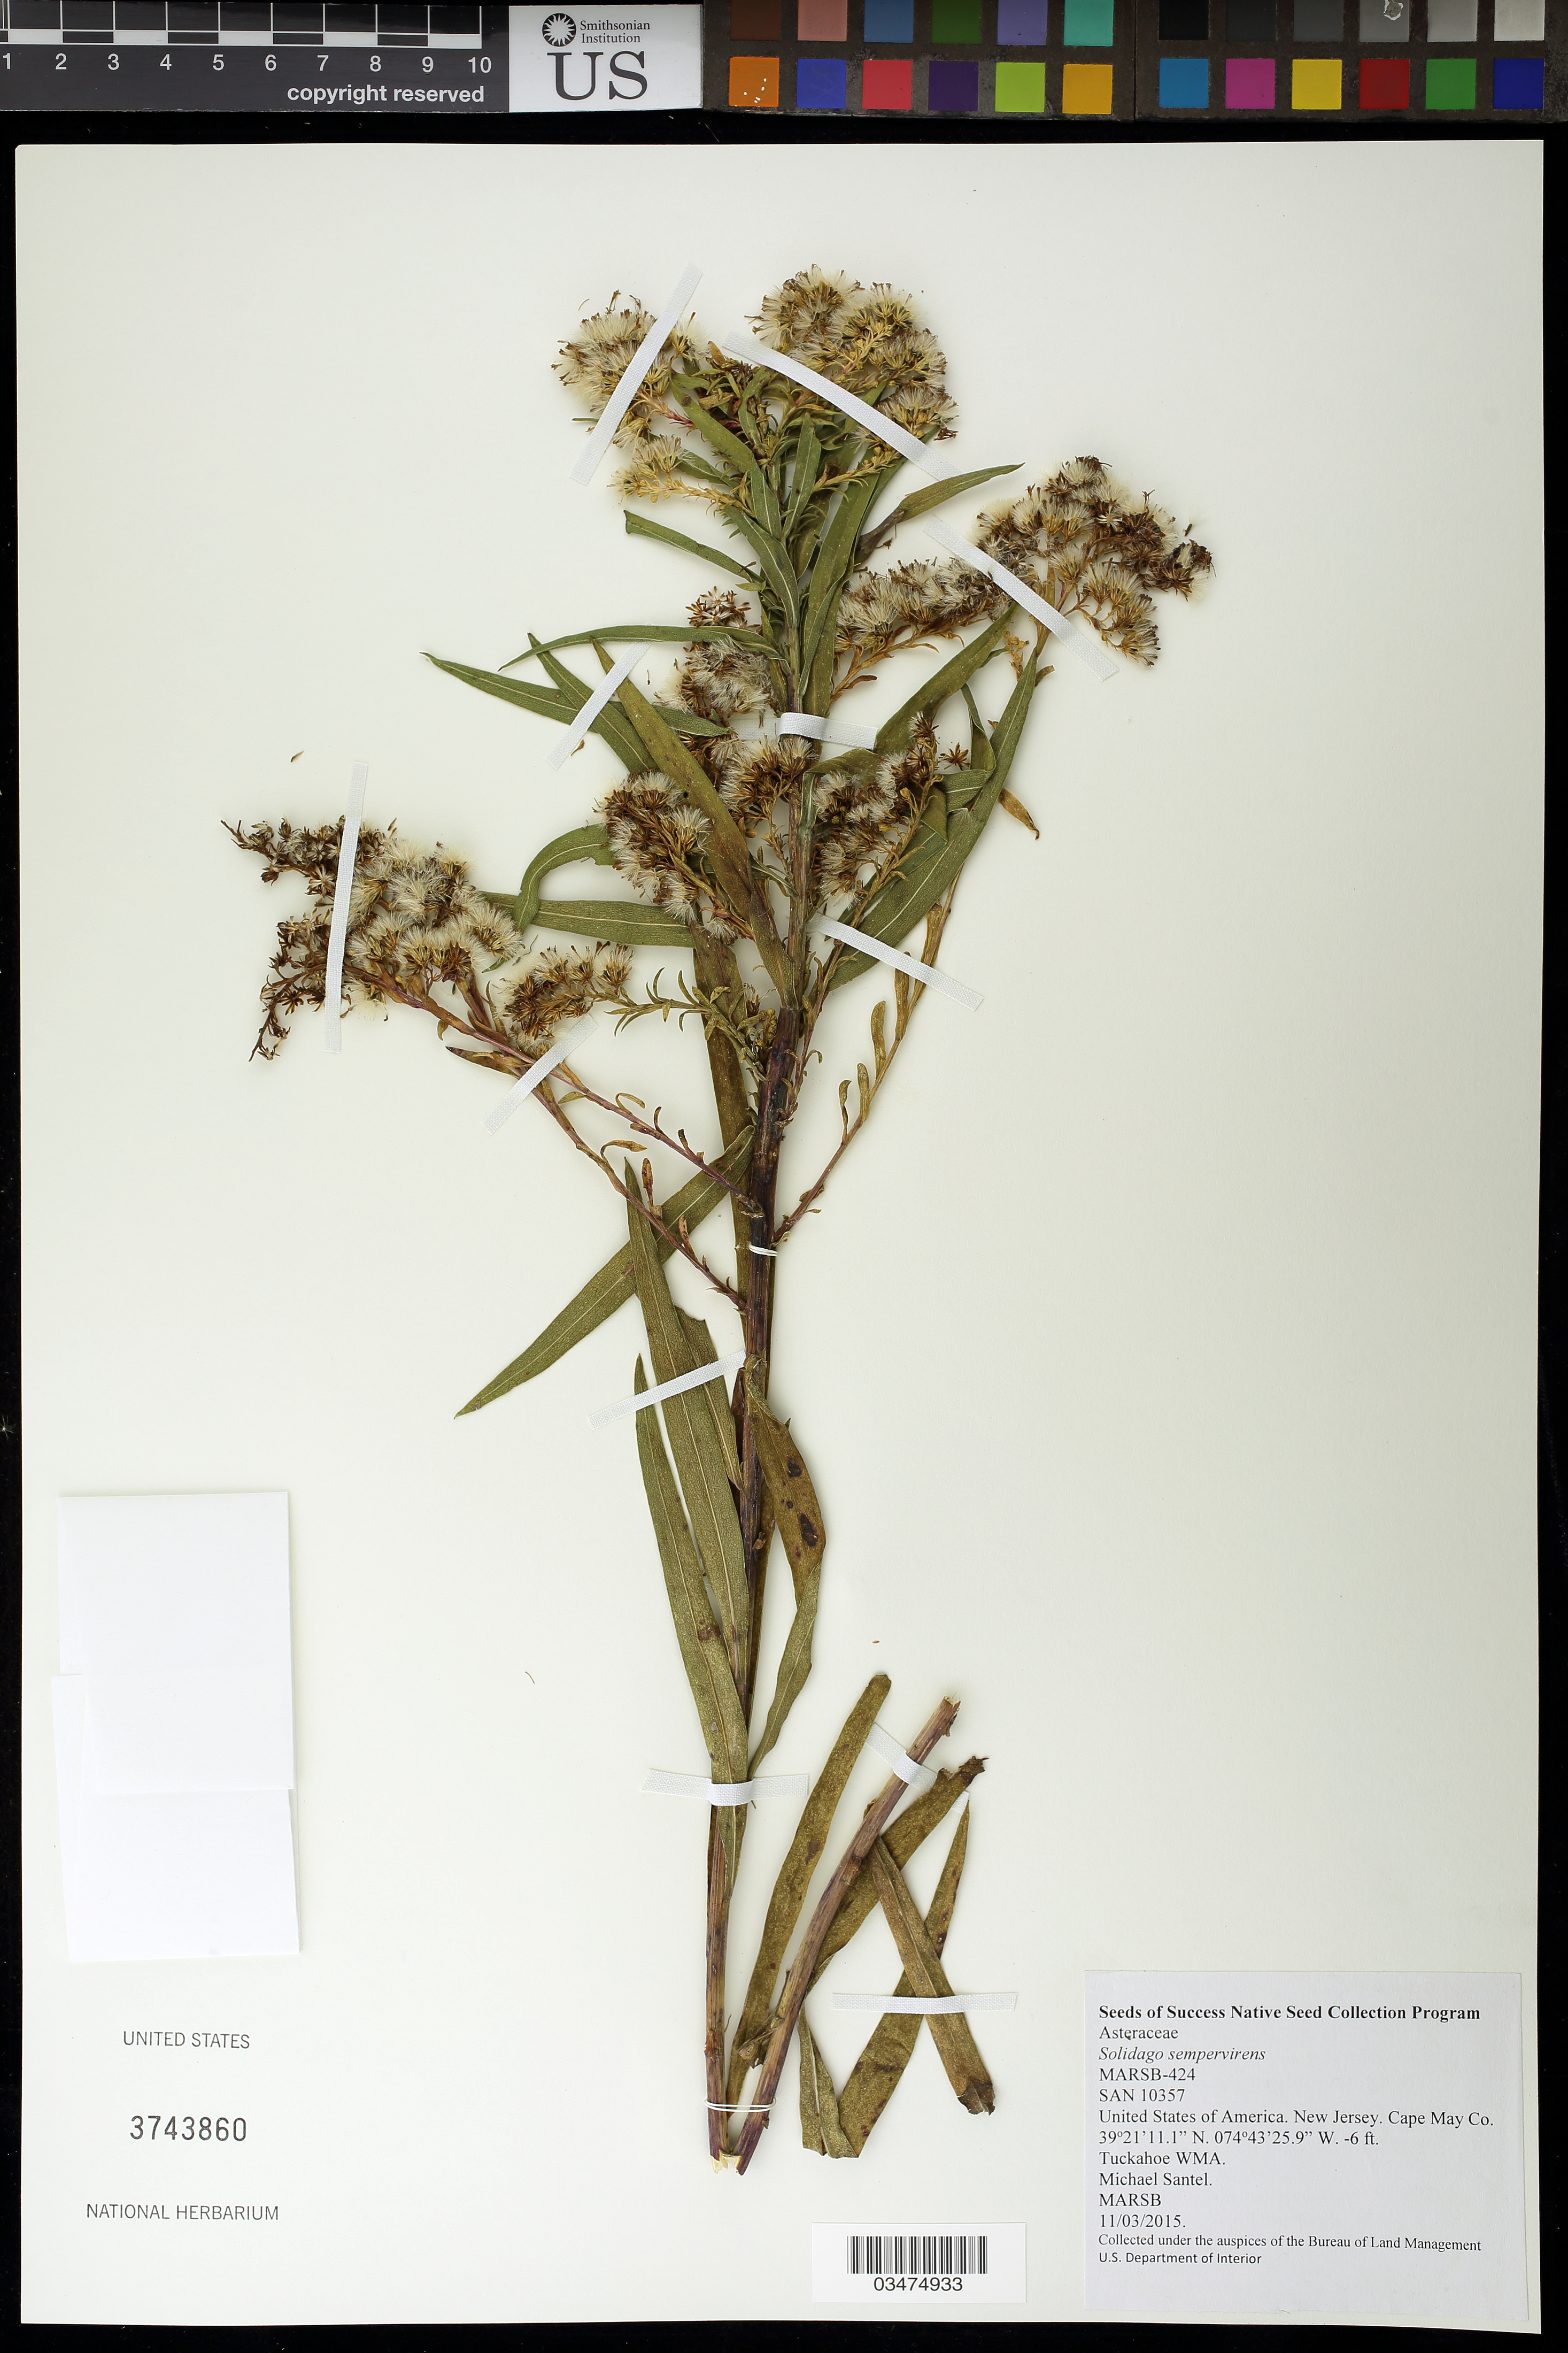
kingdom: Plantae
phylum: Tracheophyta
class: Magnoliopsida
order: Asterales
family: Asteraceae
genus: Solidago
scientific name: Solidago sempervirens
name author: L.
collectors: M. Santel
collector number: MARSB-424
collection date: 2015-11-03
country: United States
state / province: New Jersey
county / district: Cape May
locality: Tuckahoe Wildlife Management Area, Roadside of berms surrounding lake & saltmarsh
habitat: Edge of salt marsh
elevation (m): -2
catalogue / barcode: US 3743860